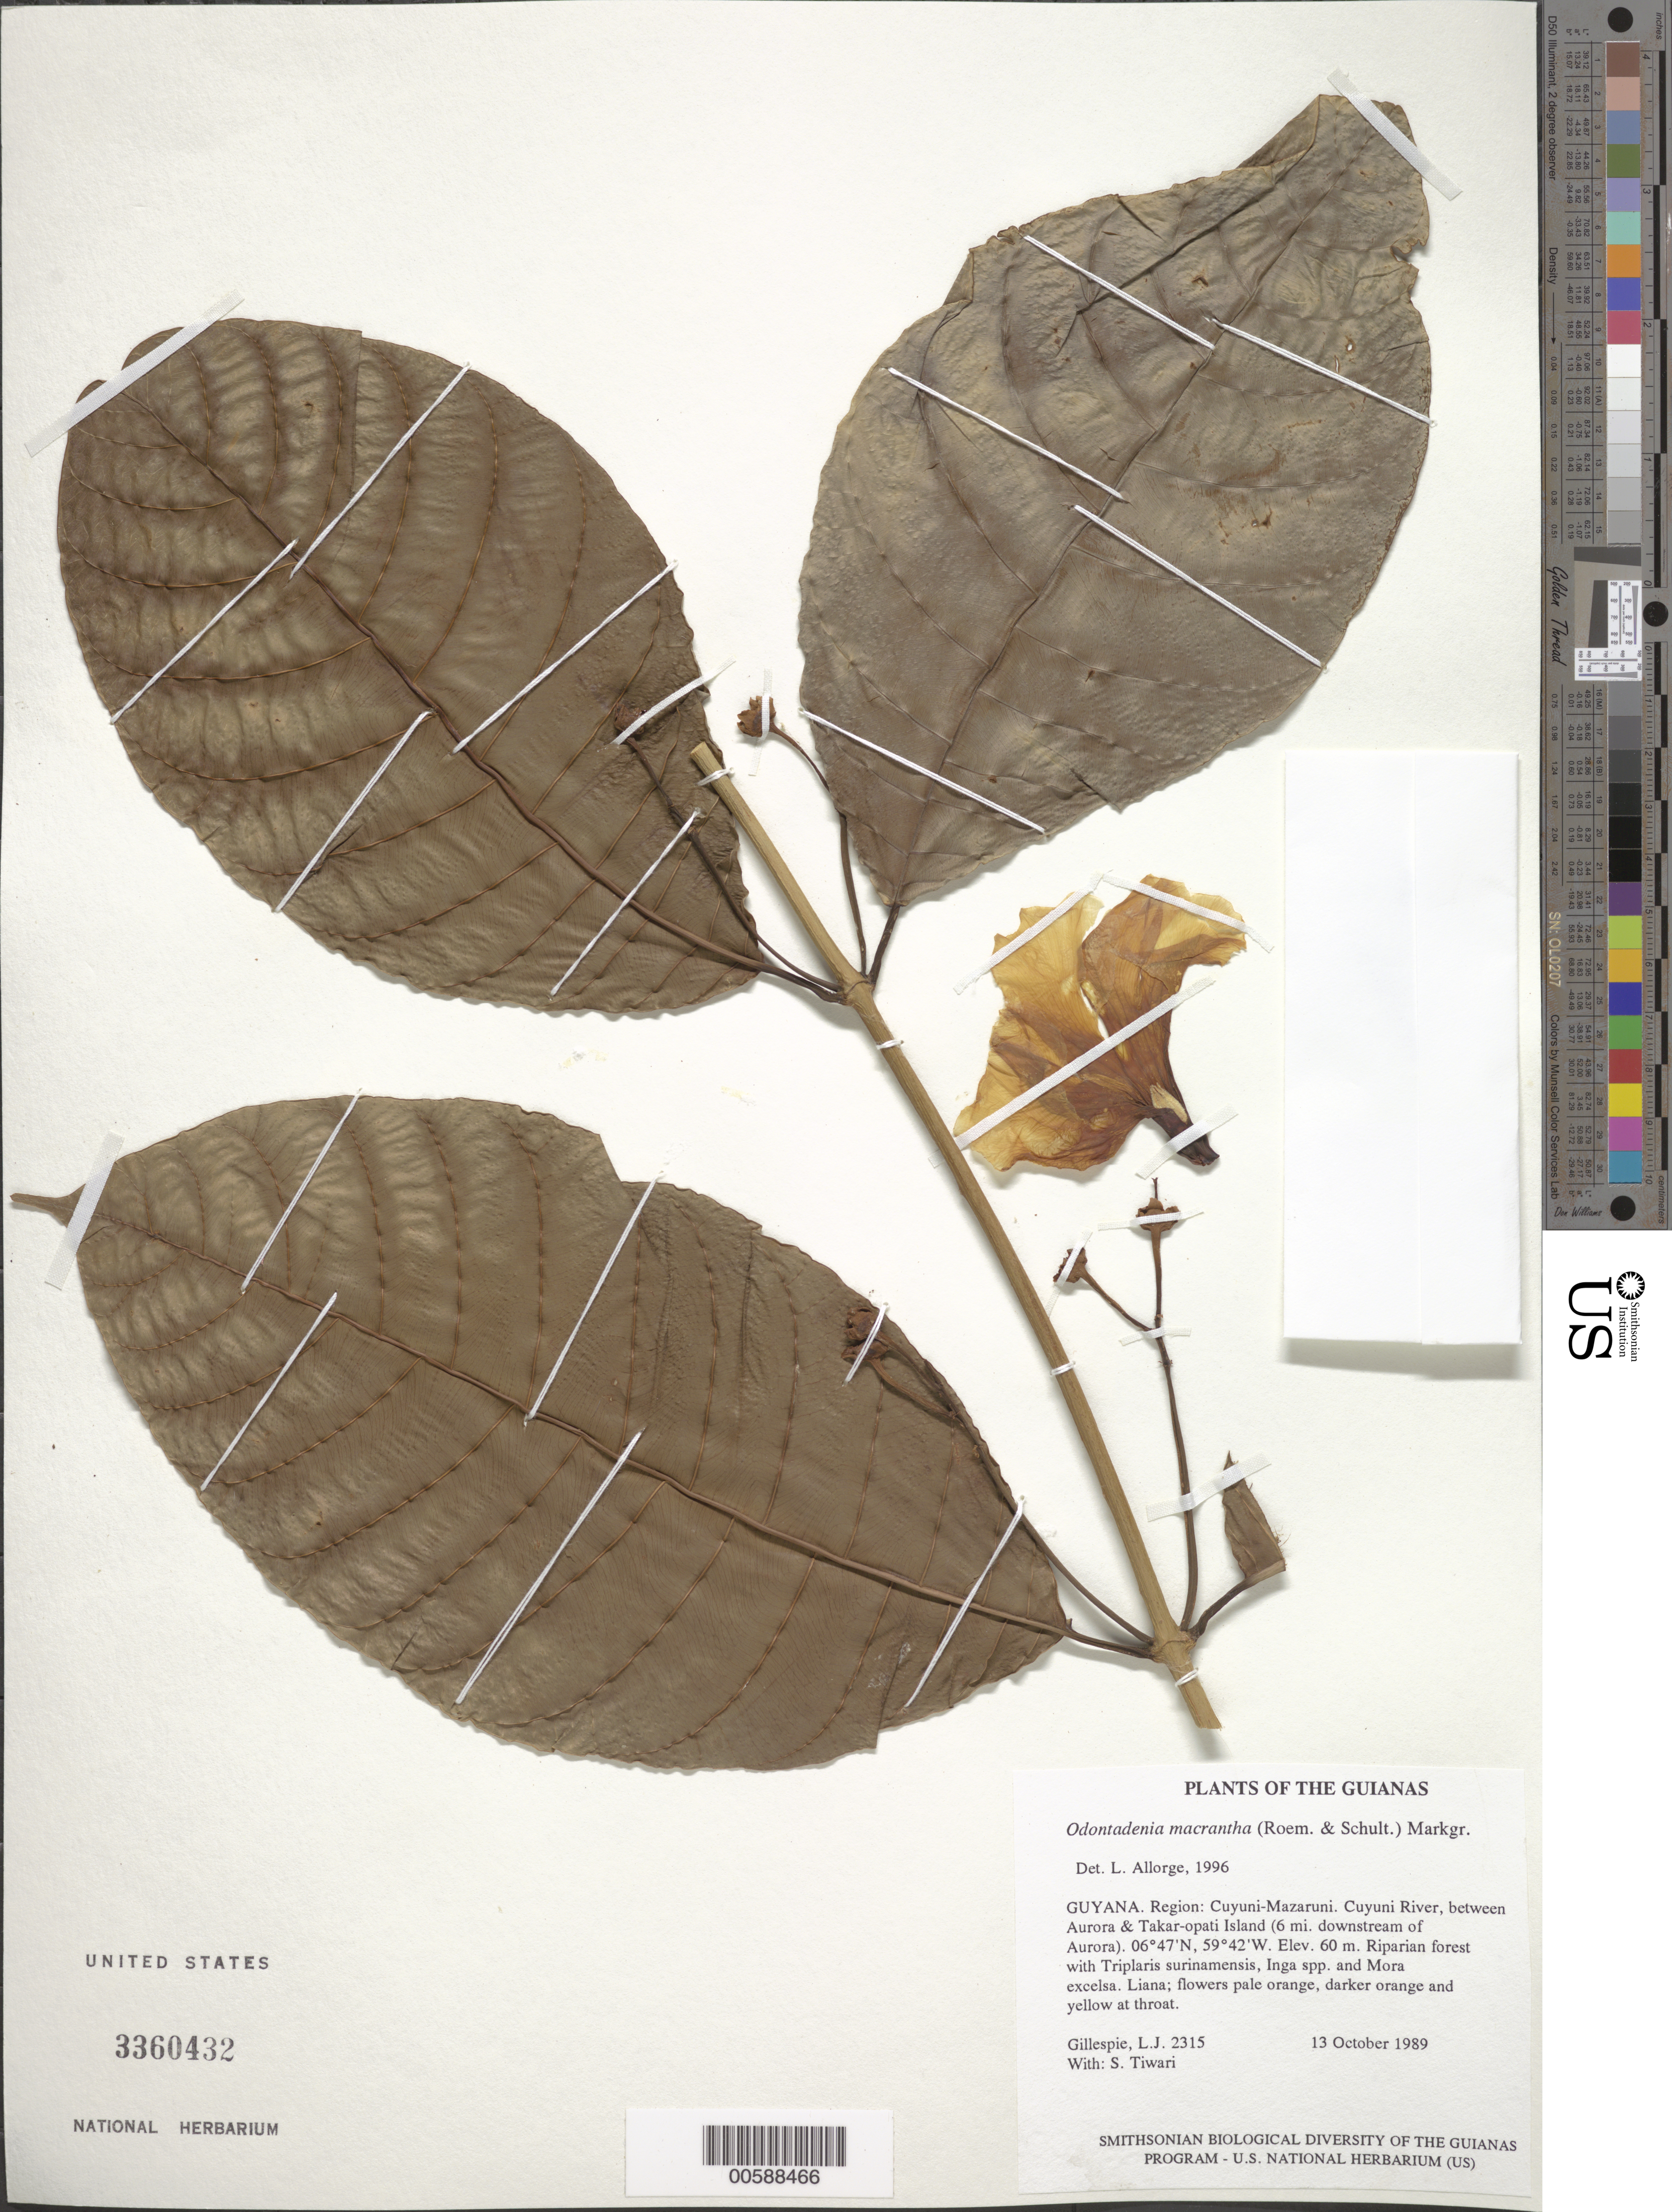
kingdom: Plantae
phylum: Tracheophyta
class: Magnoliopsida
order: Gentianales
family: Apocynaceae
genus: Odontadenia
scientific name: Odontadenia macrantha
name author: (Roem. & Schult.) Markgr.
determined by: Allorge, L.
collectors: L. J. Gillespie & S. Tiwari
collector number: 2315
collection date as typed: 13 October 1989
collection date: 1989-10-13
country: Guyana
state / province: Cuyuni-Mazaruni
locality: Cuyuni River, between Aurora & Takar-opati Island (6 mi. downstream of Aurora)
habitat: Riparian forest with Triplaris surinamensis, Inga spp. and Mora excelsa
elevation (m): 60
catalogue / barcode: US 3360423